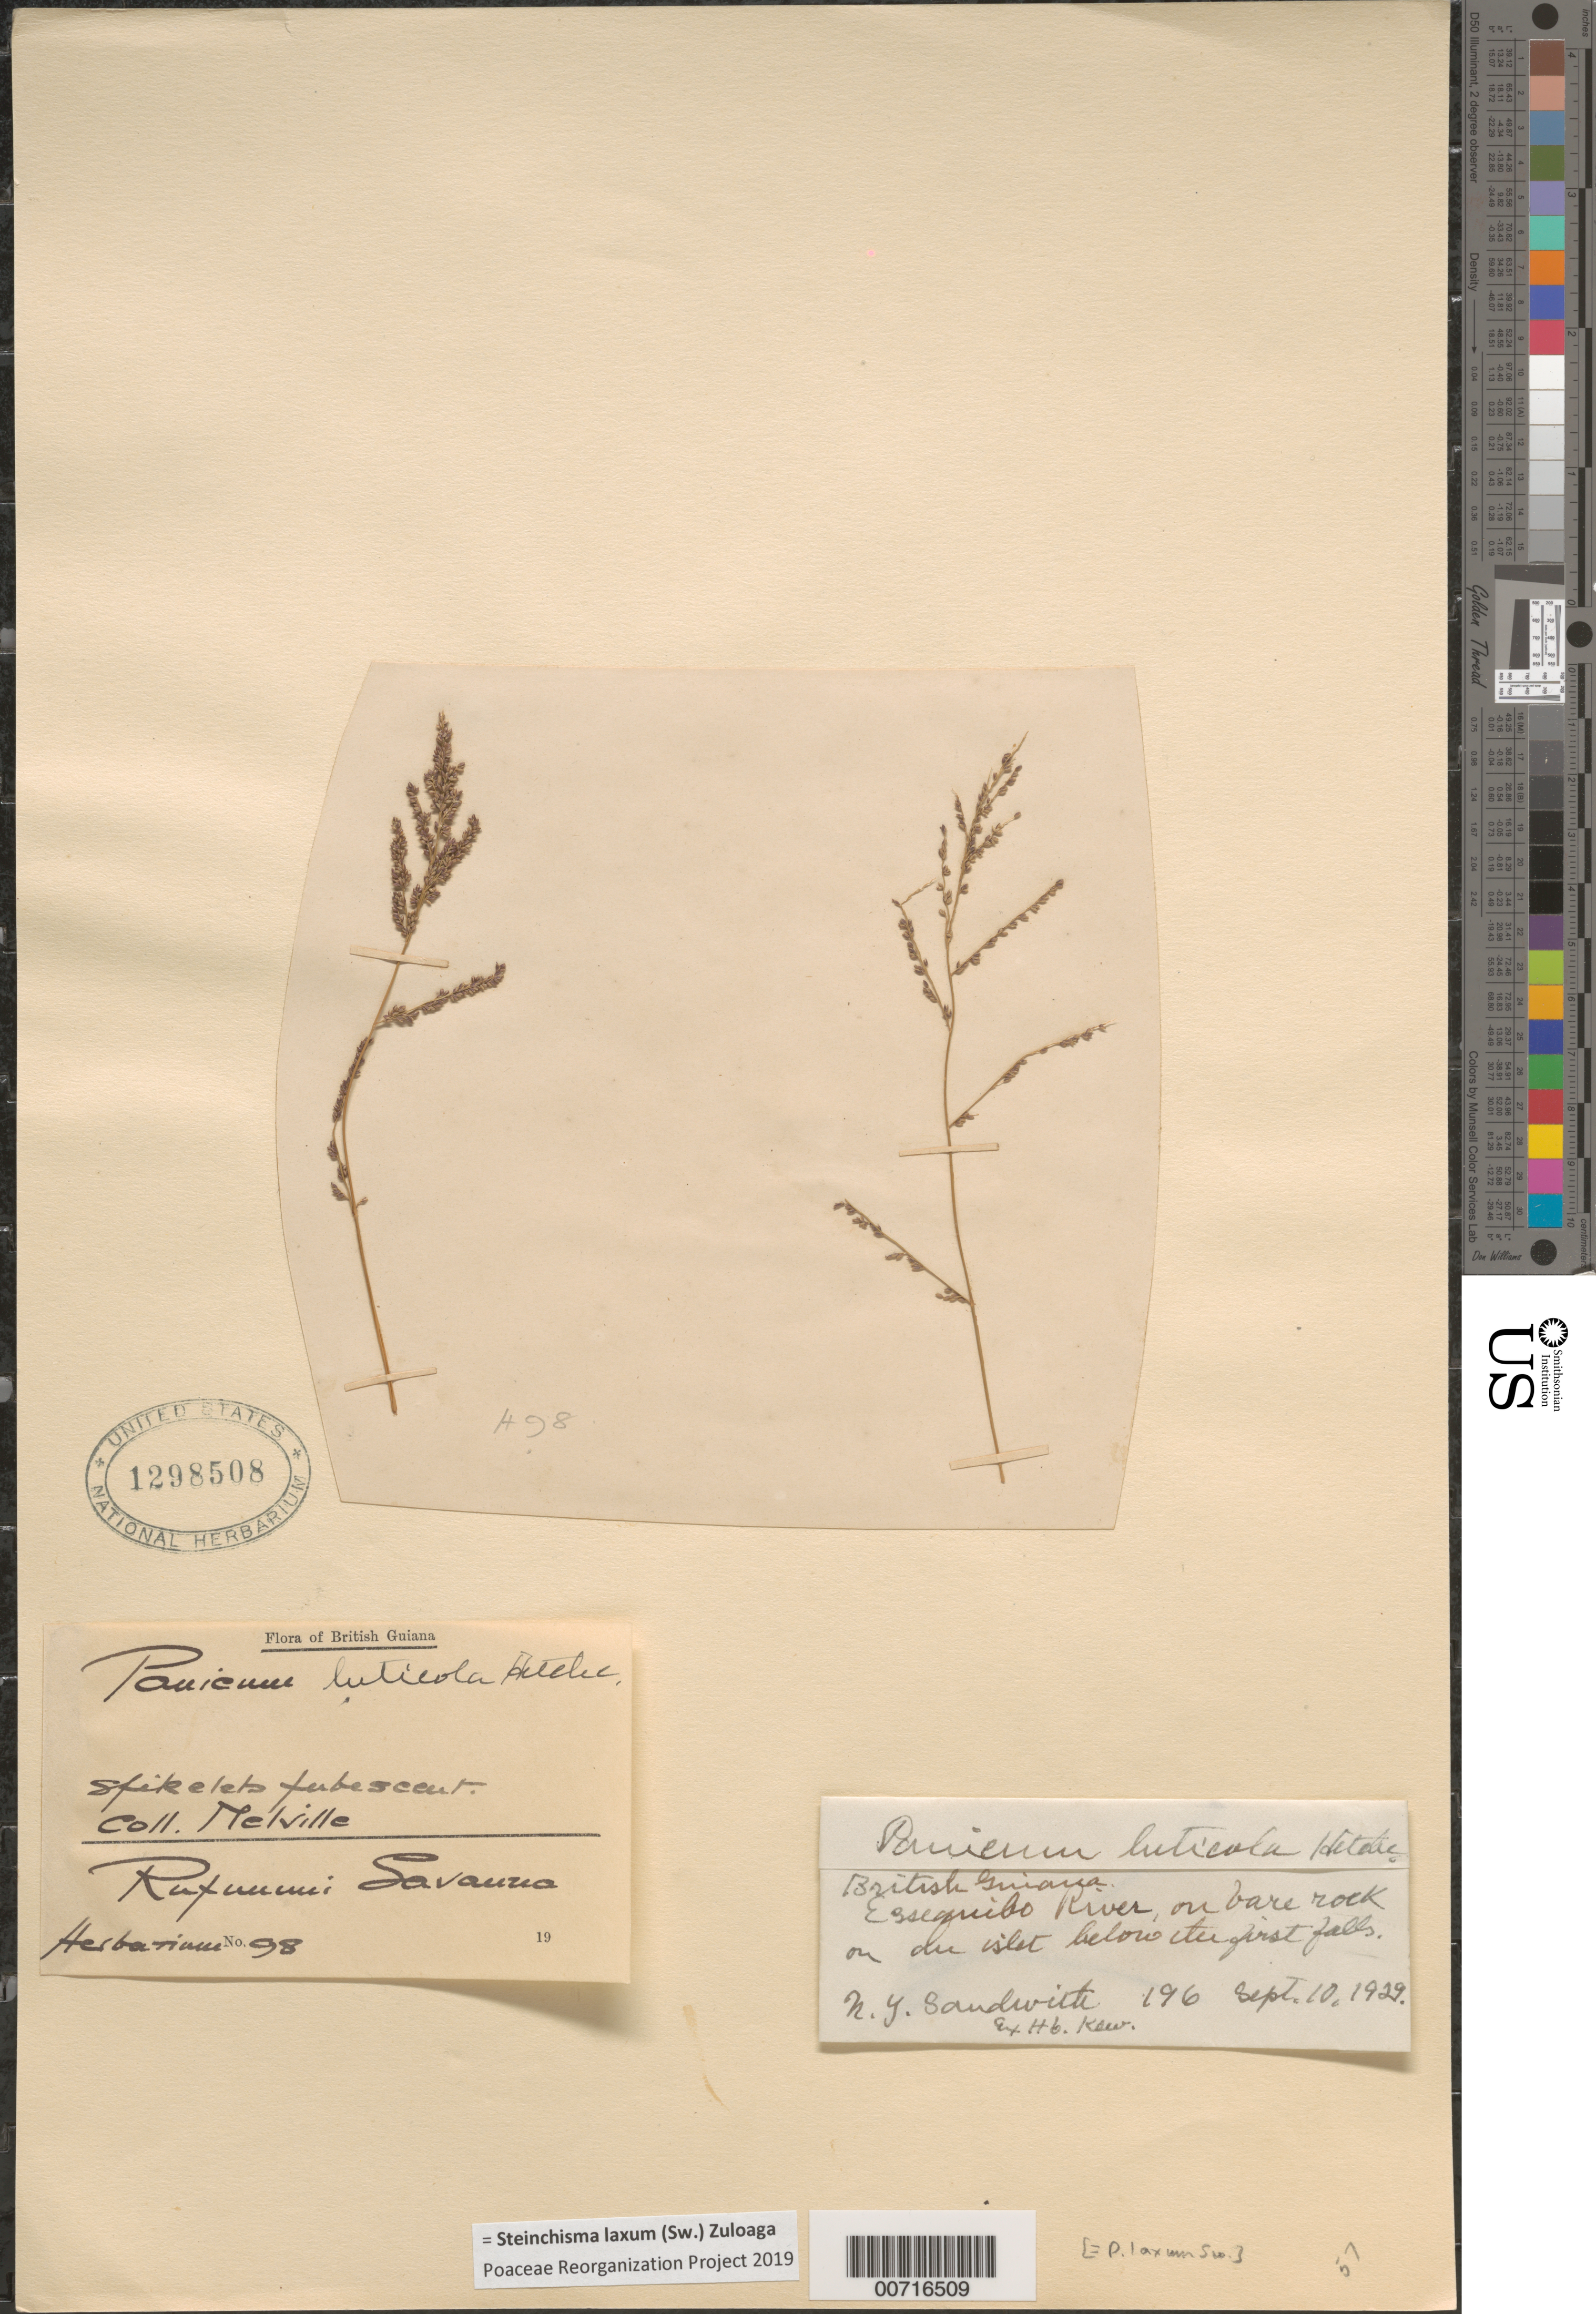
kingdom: Plantae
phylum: Tracheophyta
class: Liliopsida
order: Poales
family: Poaceae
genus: Panicum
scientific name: Panicum laxum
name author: Sw.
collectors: H. Melville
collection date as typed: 19??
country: Guyana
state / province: U. Takutu-U. Essequibo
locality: Rupununi Savanna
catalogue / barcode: US 1298508